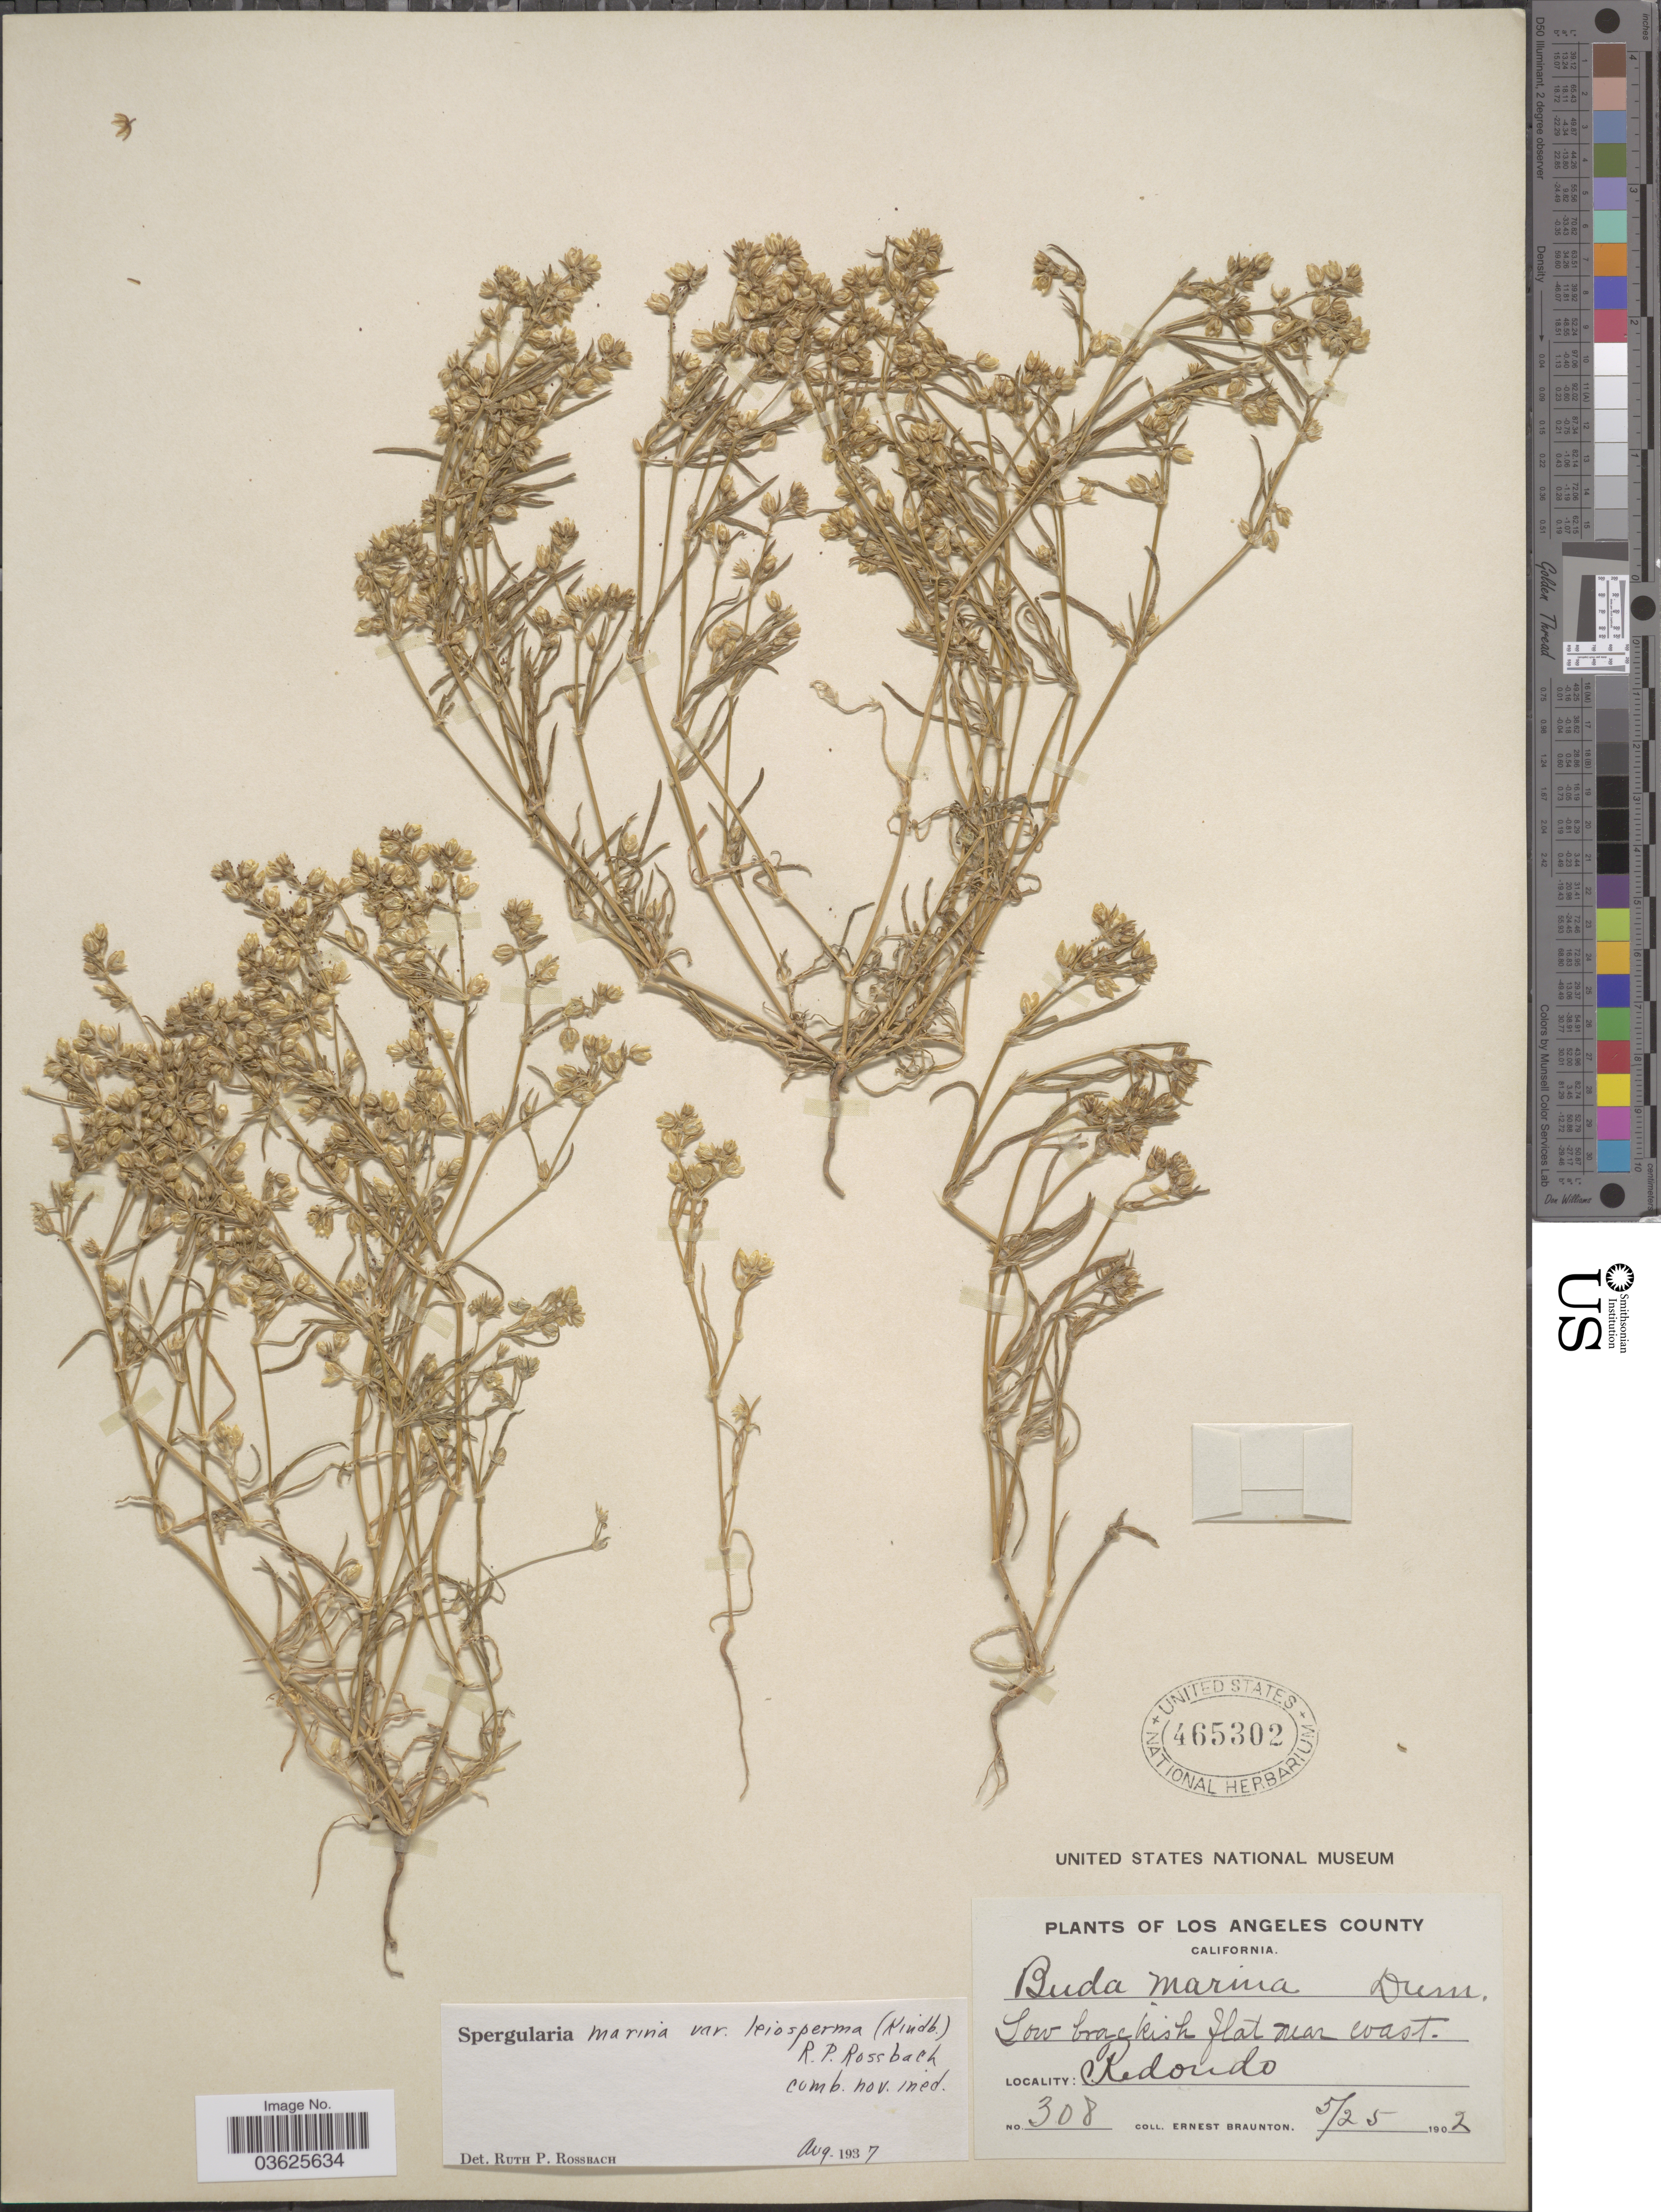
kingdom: Plantae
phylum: Tracheophyta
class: Magnoliopsida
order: Caryophyllales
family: Caryophyllaceae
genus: Spergularia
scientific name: Spergularia marina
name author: (L.) Griseb.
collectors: E. Braunton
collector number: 308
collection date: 1902-05-25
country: United States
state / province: California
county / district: Los Angeles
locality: Los Angeles County. Redondo.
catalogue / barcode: US 465302